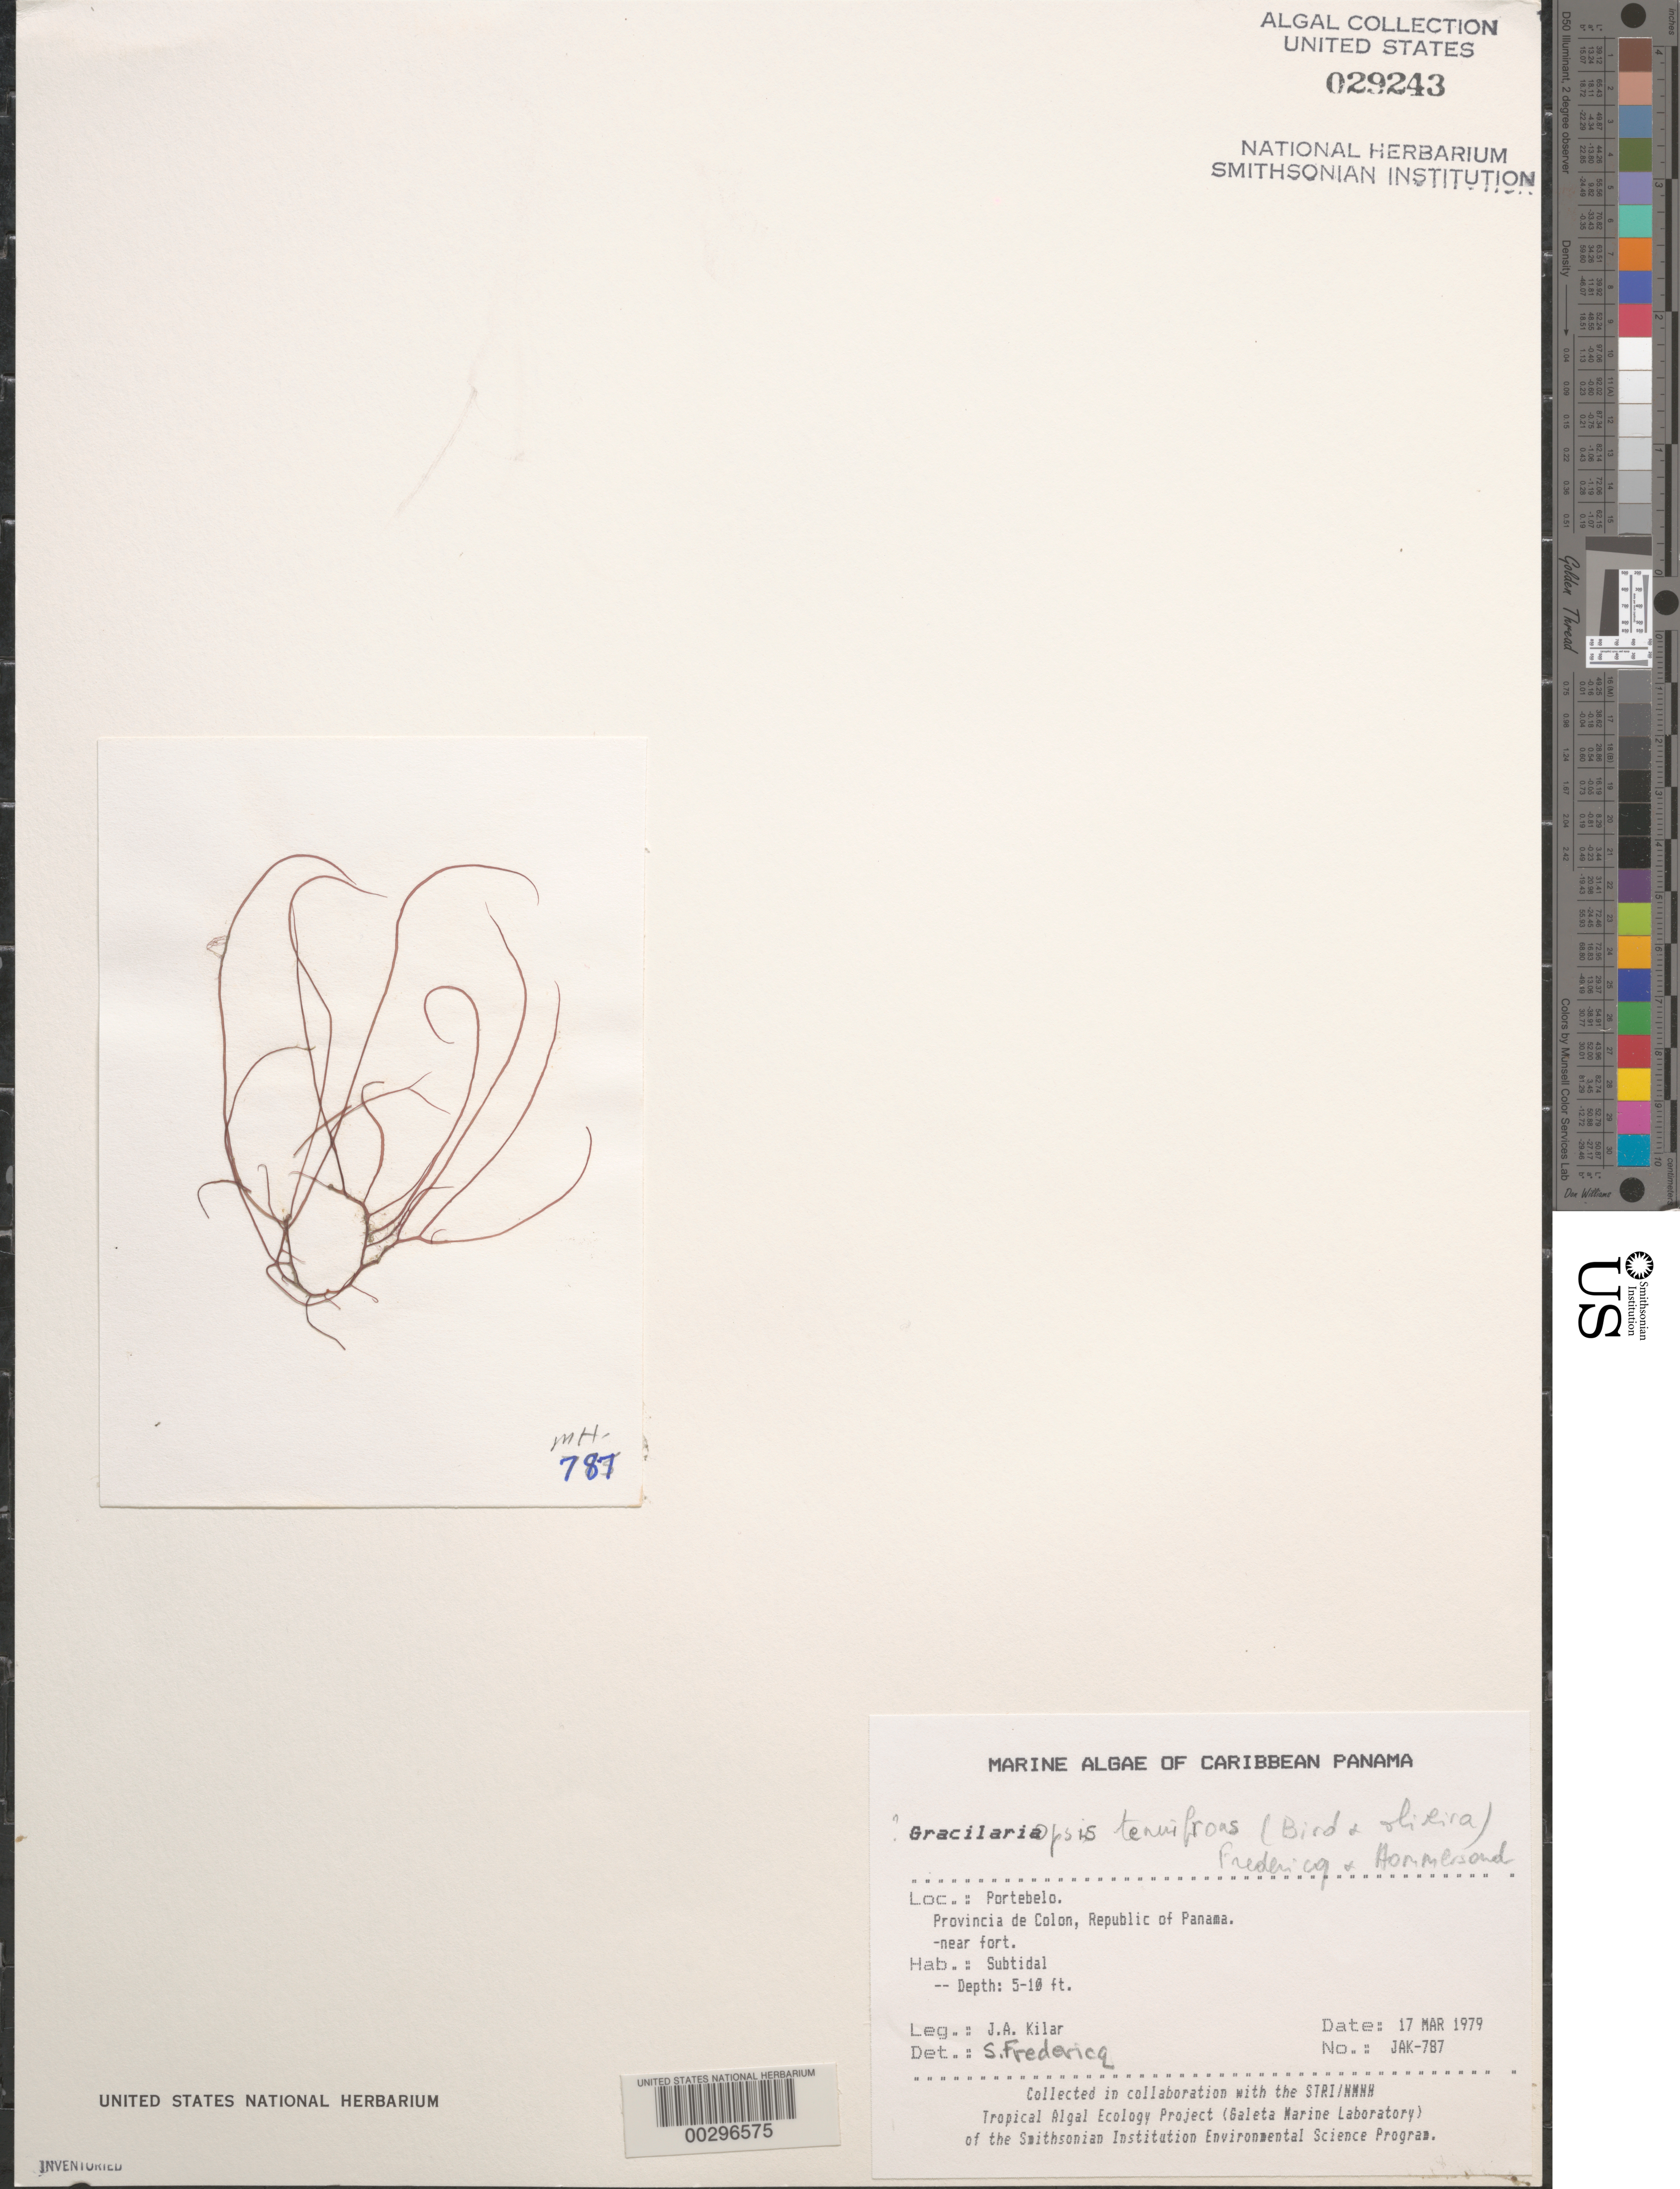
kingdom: Plantae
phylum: Rhodophyta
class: Florideophyceae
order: Gracilariales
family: Gracilariaceae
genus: Gracilariopsis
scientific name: Gracilariopsis tenuifrons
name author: (C.J. Bird & E.C. Oliveira) Fredericq & Hommersand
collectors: J. A. Kilar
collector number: JAK-787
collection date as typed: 17 Mar 1979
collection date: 1979-03-17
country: Panama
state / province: Colón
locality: Portebelo, near the Fort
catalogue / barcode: US 29243